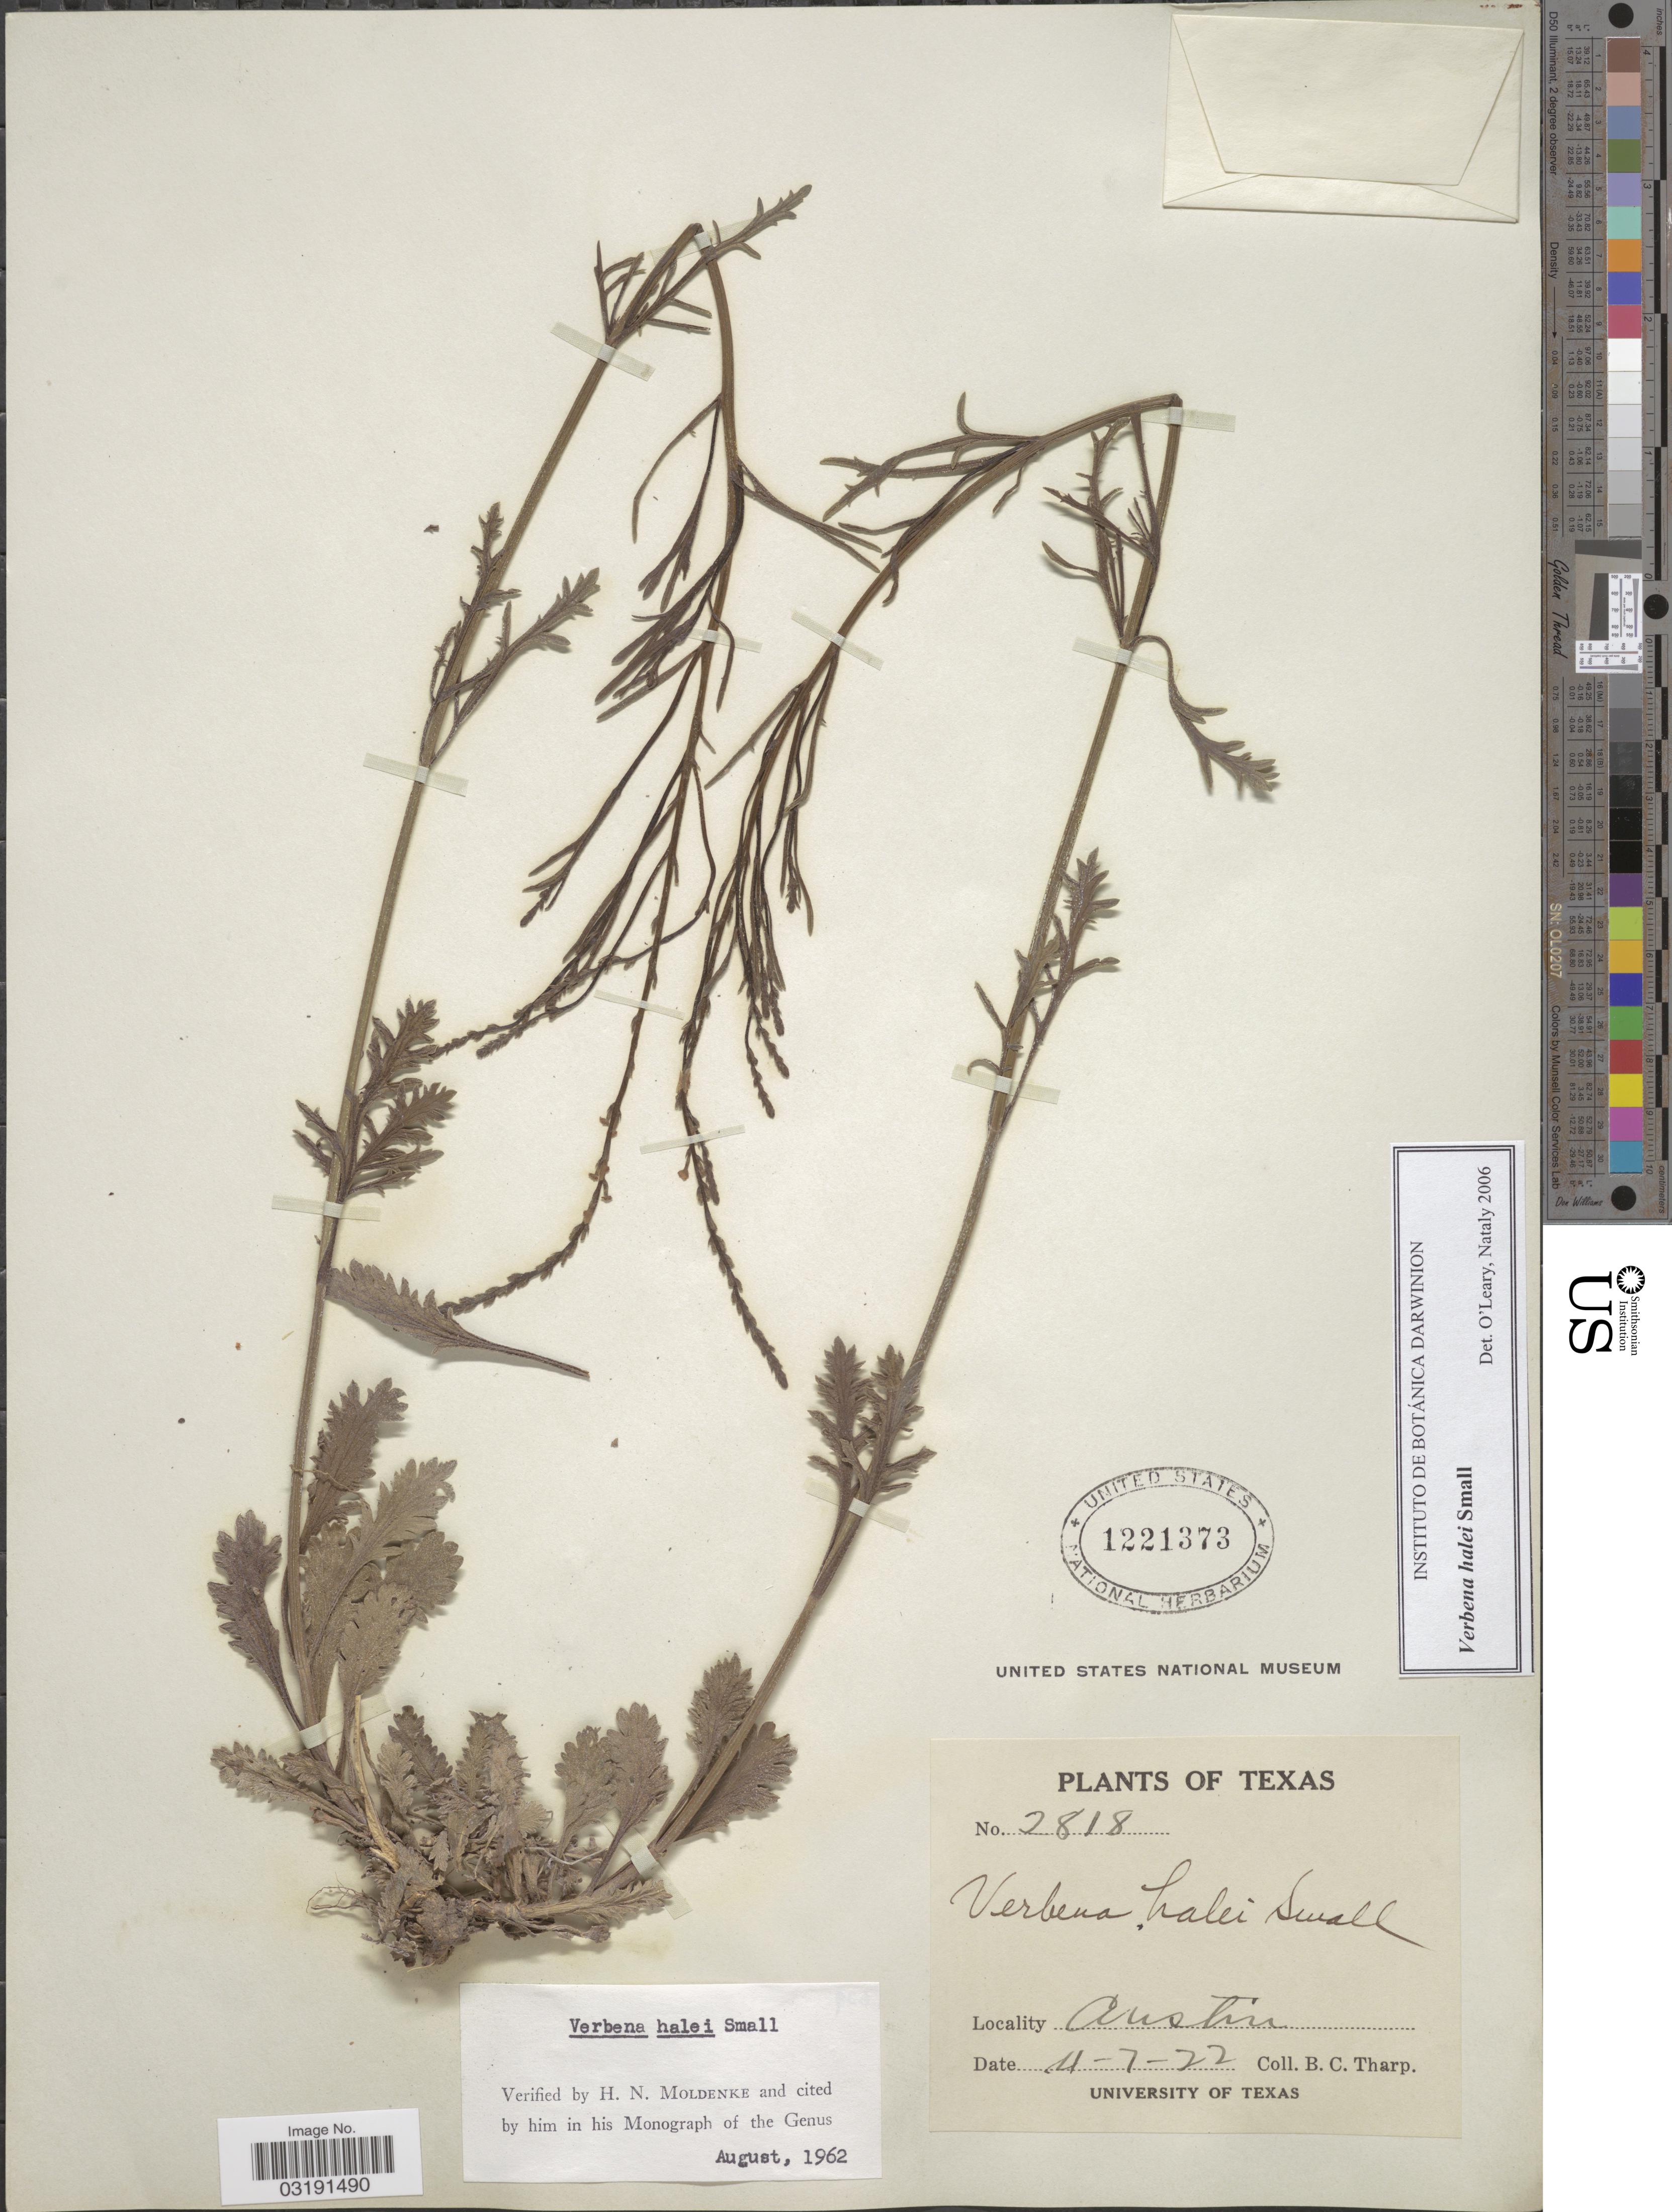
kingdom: Plantae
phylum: Tracheophyta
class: Magnoliopsida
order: Lamiales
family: Verbenaceae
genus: Verbena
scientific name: Verbena halei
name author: Small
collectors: B. C. Tharp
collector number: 2818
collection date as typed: Transcribed d/m/y: 7/4/22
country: United States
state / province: Texas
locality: Austin.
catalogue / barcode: US 1221373